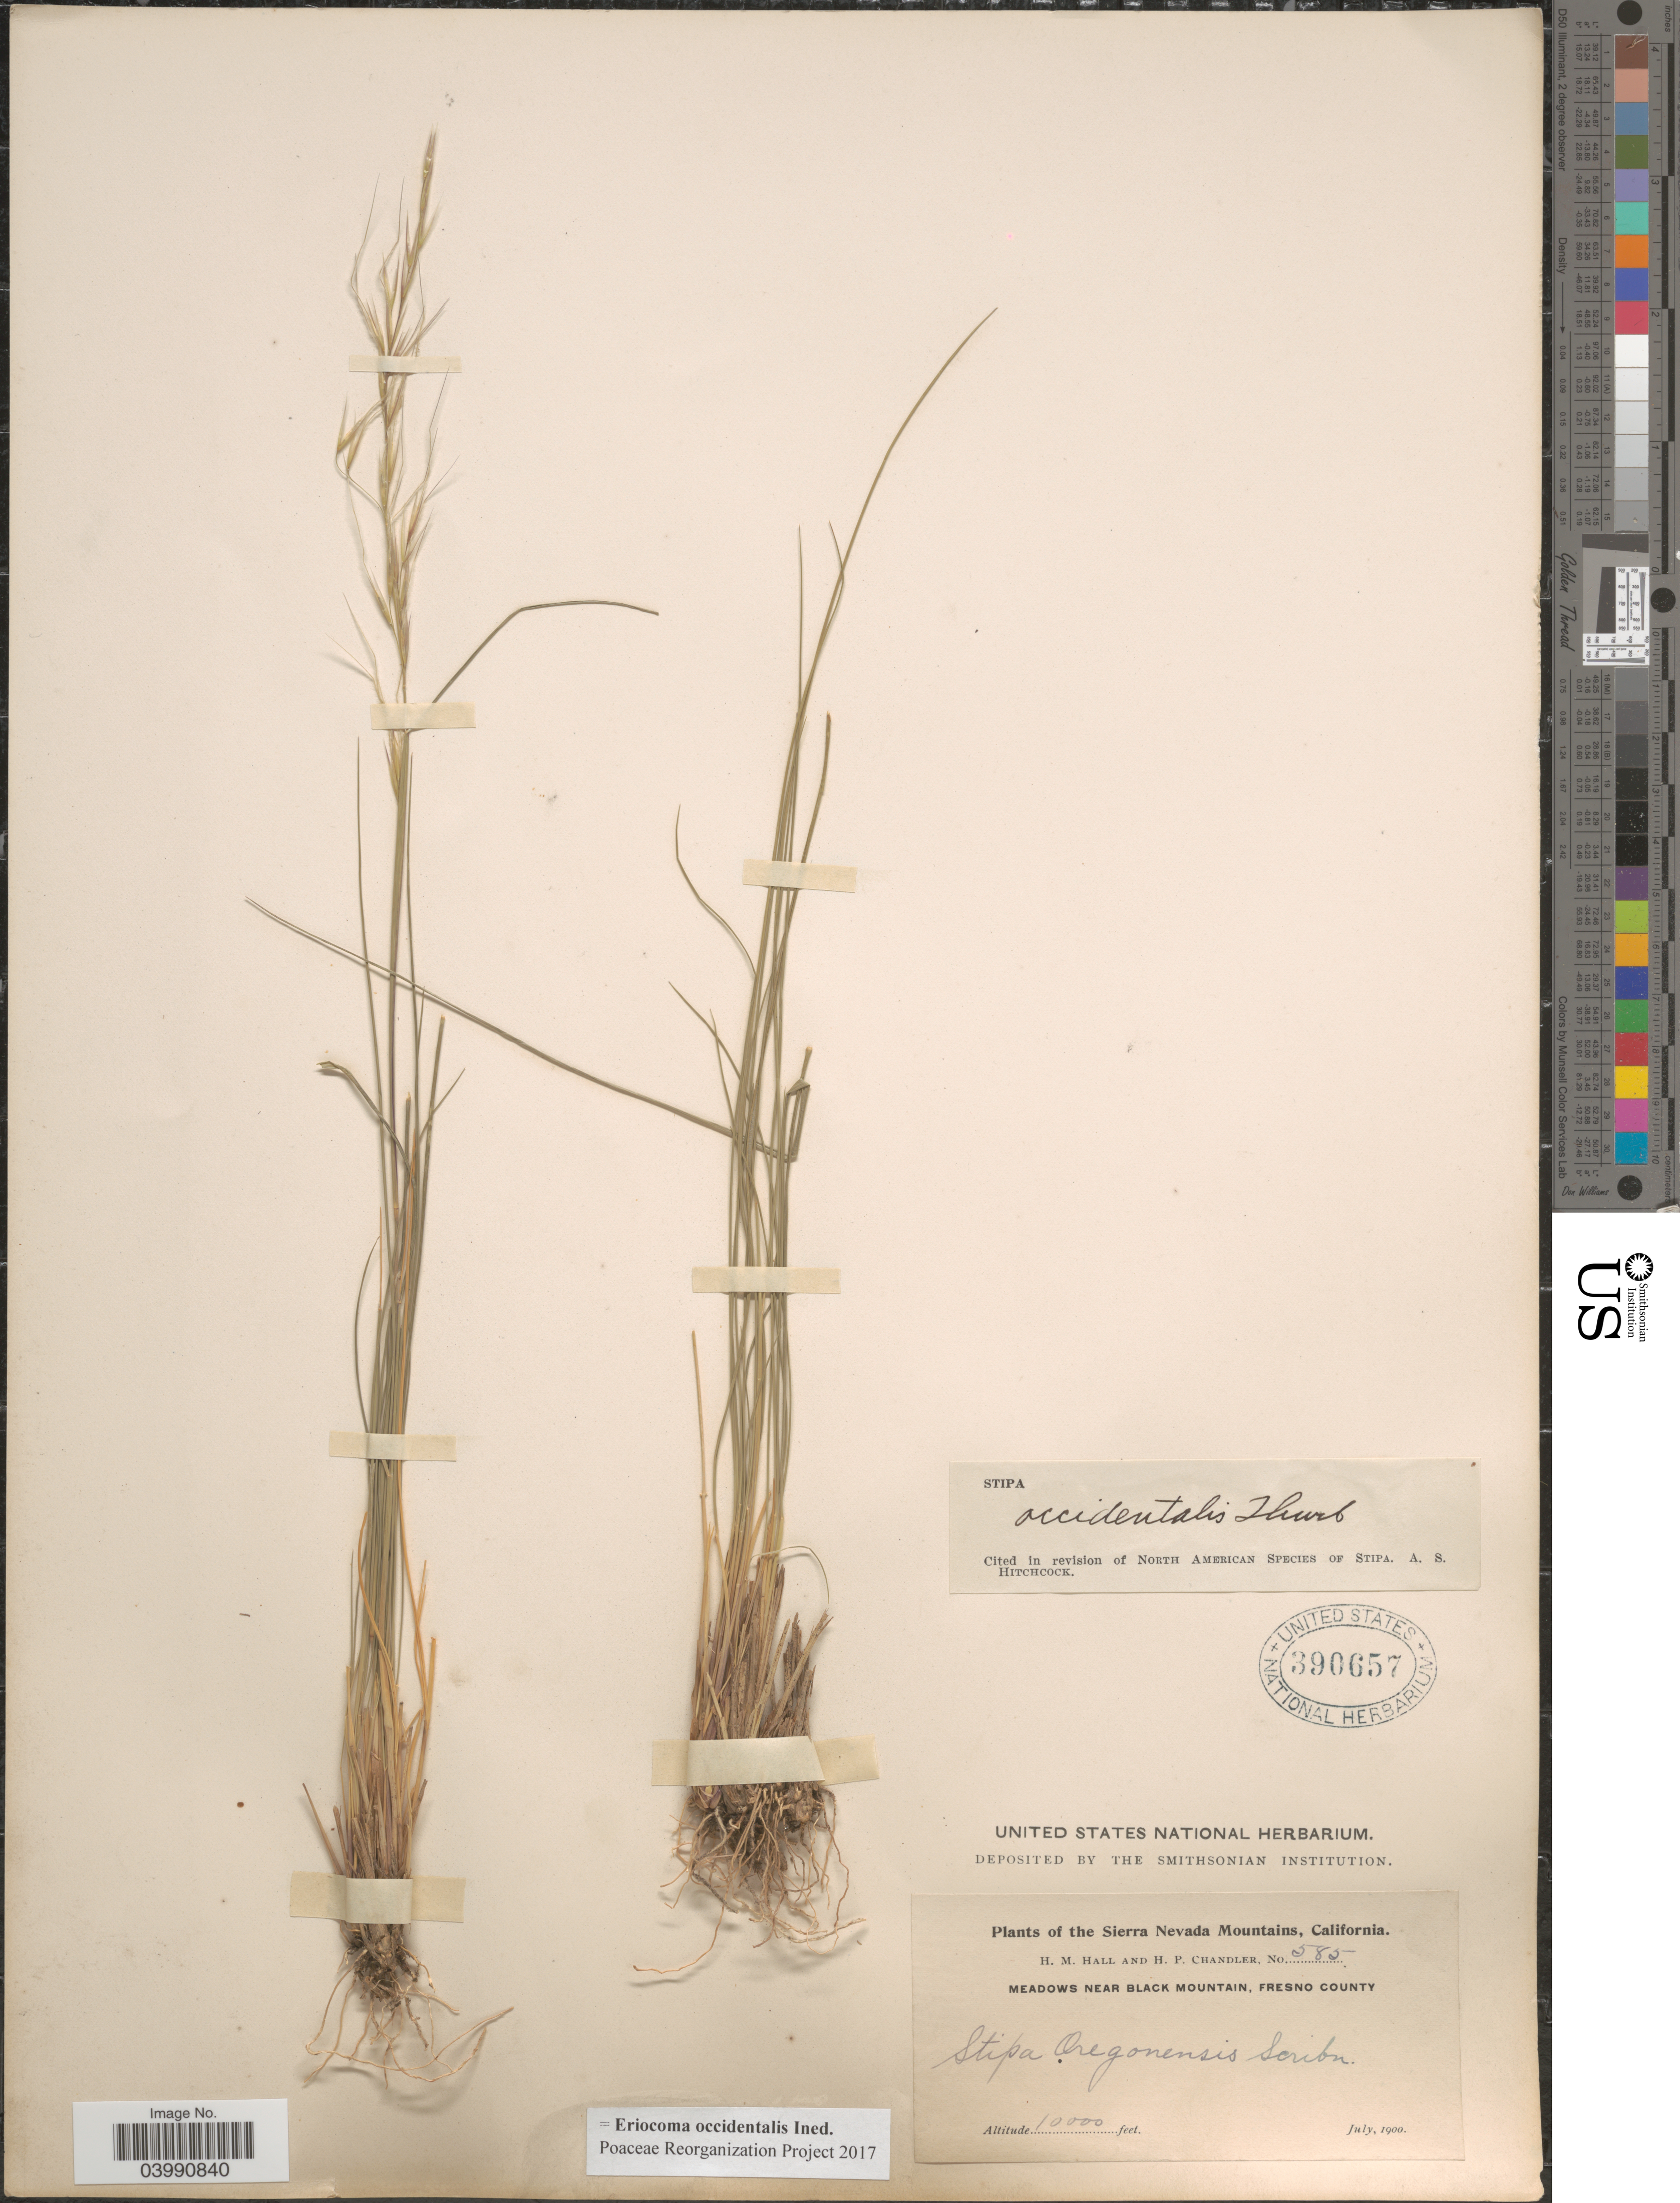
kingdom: Plantae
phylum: Tracheophyta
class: Liliopsida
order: Poales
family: Poaceae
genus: Eriocoma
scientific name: Eriocoma occidentalis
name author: (Thurb. ex S. Watson) Romasch.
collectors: H. M. Hall & H. Chandler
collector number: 585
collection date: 1900-07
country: United States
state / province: California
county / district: Fresno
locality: The Sierra Nevada Mountains. Meadows near Black Mountain, Fresno County.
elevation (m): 3048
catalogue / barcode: US 390657